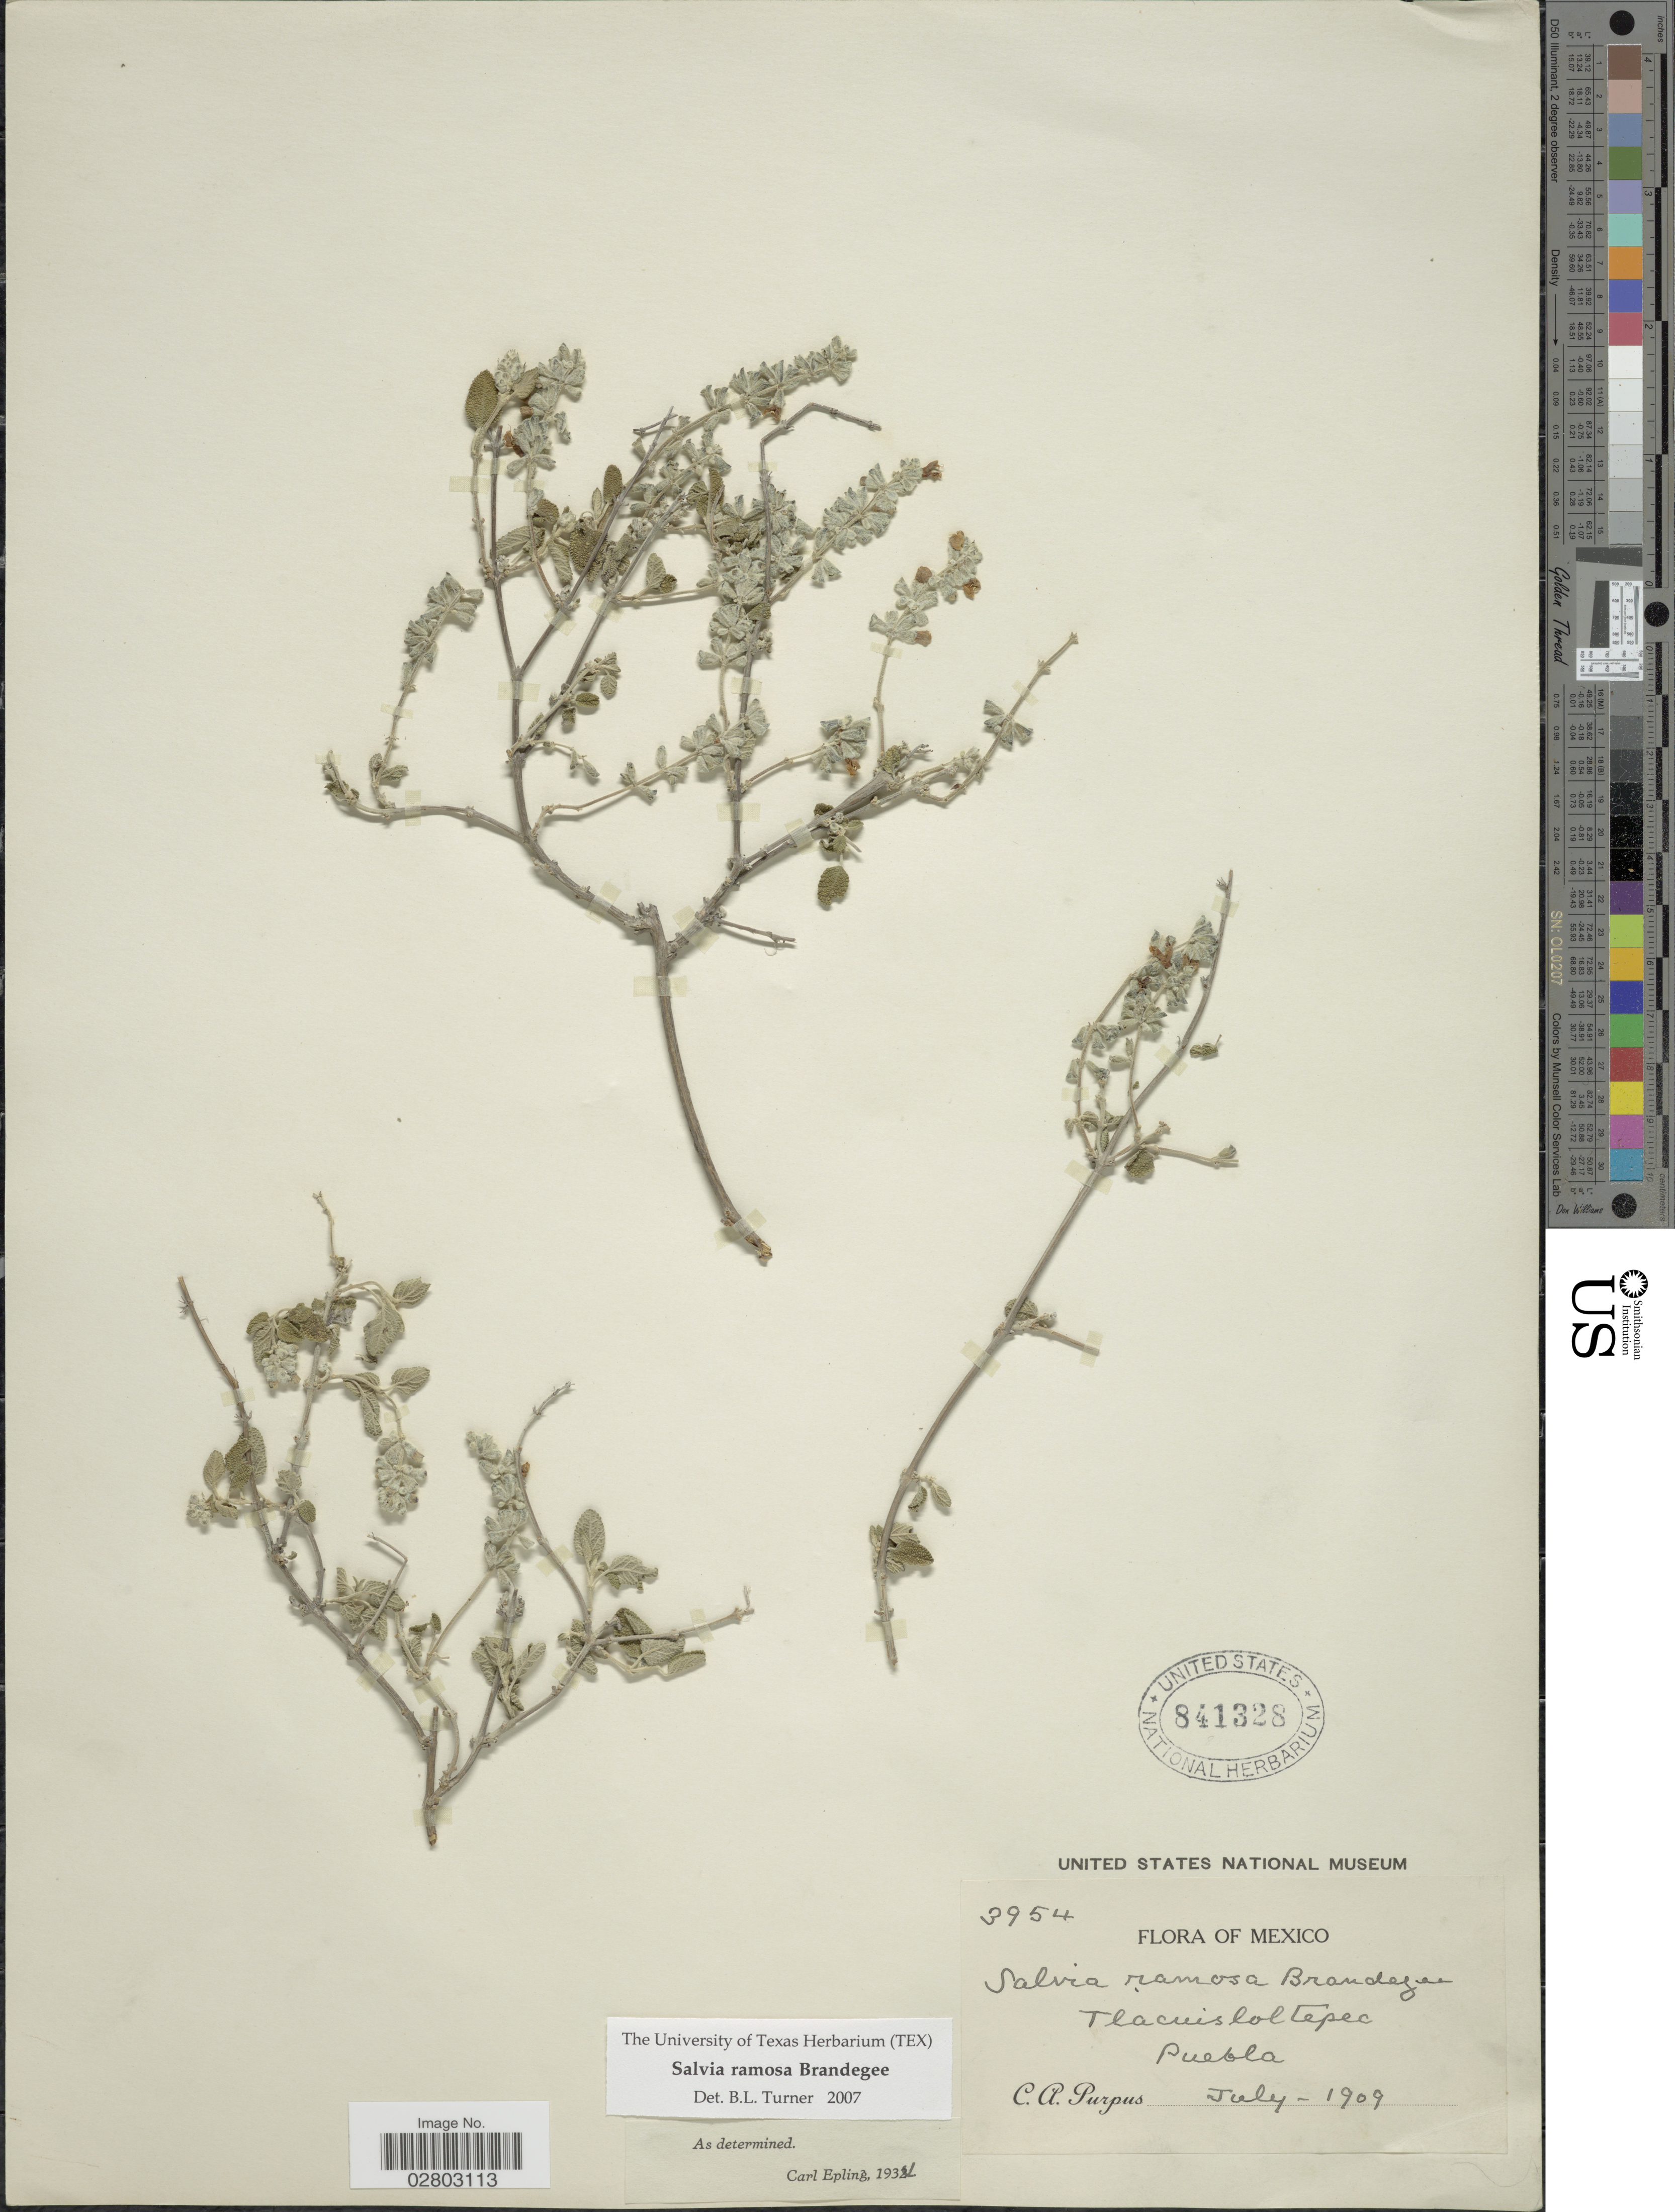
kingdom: Plantae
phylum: Tracheophyta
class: Magnoliopsida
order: Lamiales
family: Lamiaceae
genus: Salvia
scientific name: Salvia ramosa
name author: Brandegee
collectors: C. A. Purpus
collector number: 3954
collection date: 1909-07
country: Mexico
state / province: Puebla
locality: Tlacuisloltepec.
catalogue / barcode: US 841328